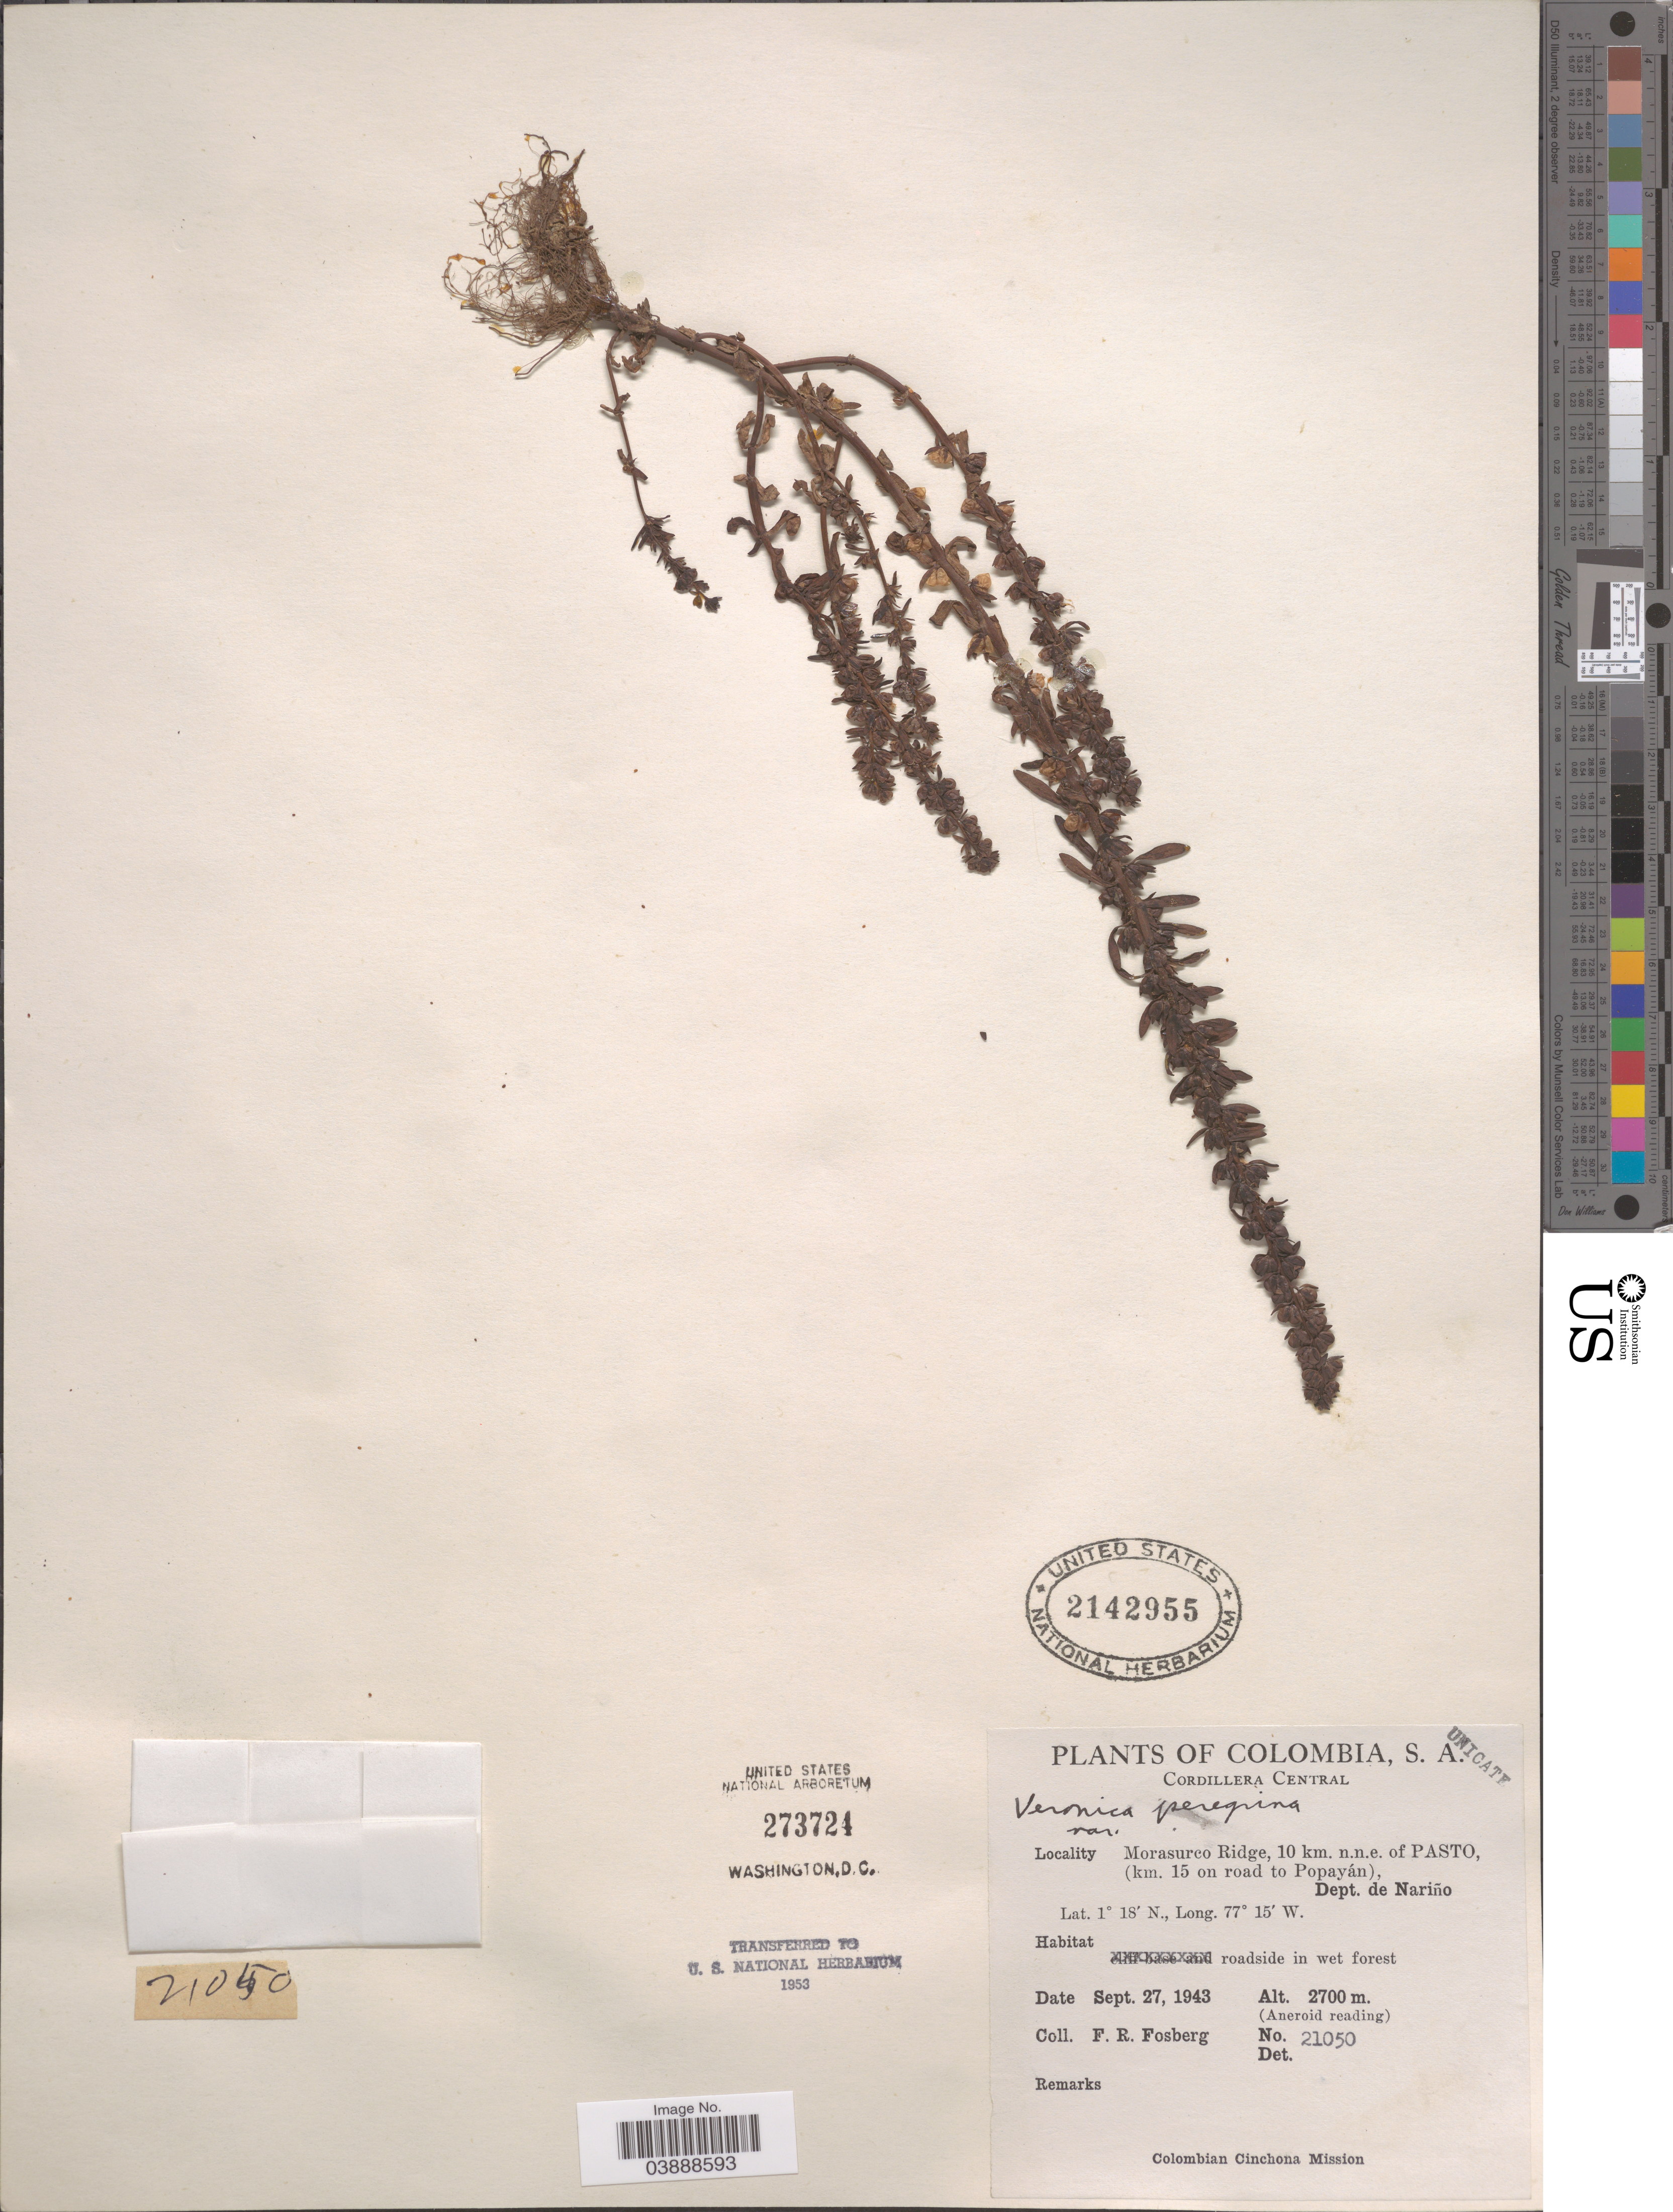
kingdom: Plantae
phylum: Tracheophyta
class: Magnoliopsida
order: Lamiales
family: Plantaginaceae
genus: Veronica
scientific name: Veronica peregrina var. xalapensis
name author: Kunth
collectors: F. R. Fosberg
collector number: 21050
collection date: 1943-09-27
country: Colombia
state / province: Nariño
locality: Cordillera Central. Morasurco Ridge, 10 km. n.n.e. of Pasto, (km. 15 on road to Popayán), Dept. de Nariño.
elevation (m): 2700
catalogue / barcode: US 2142955